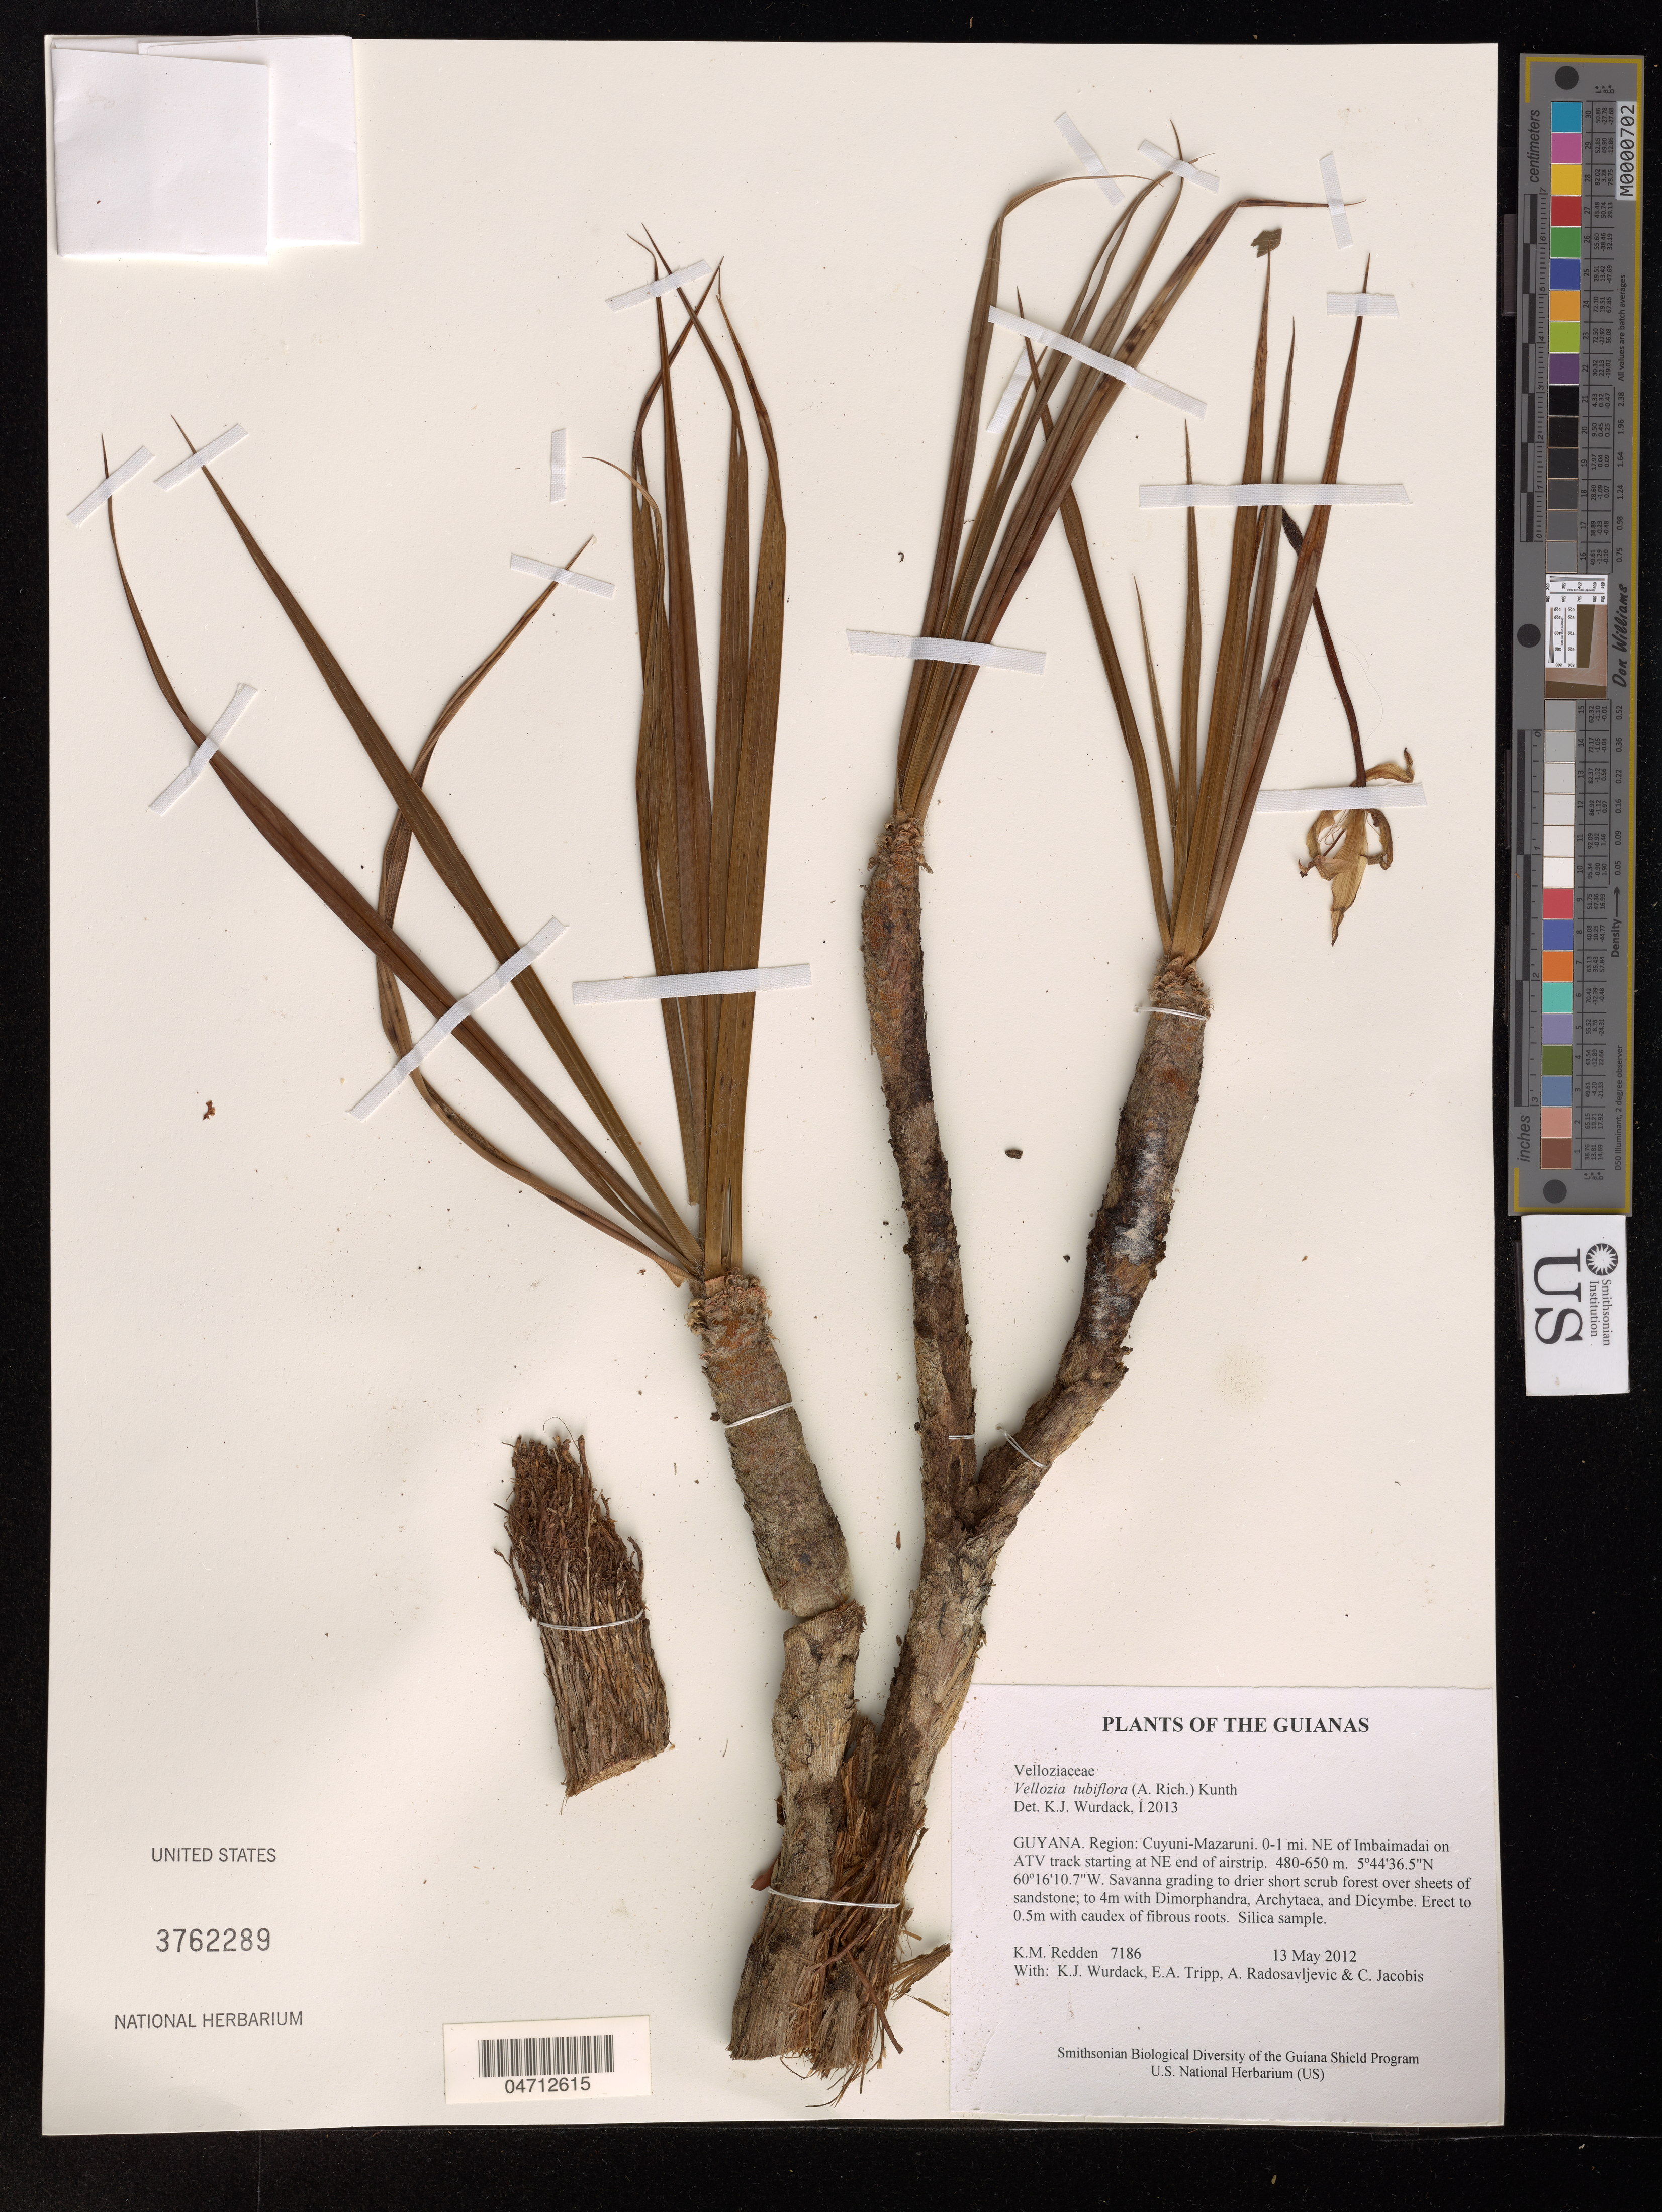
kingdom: Plantae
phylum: Tracheophyta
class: Liliopsida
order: Pandanales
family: Velloziaceae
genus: Vellozia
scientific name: Vellozia tubiflora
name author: (A. Rich.) Kunth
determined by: Wurdack, Kenneth J., (US), Smithsonian Institution - National Museum of Natural History (UNITED STATES)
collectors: K. M. Redden, K. Wurdack, E. Tripp, A. Radosavljevic & C. Jacobis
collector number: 7186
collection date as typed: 13 May 2012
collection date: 2012-05-13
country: Guyana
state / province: Cuyuni-Mazaruni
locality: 0-1 mi. NE of Imbaimadai on ATV track starting at NE end of airstrip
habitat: Savanna grading to drier short scrub forest over sheets of sandstone; to 4m with Dimorphandra, Archytaea, and Dicymbe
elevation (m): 480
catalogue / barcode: US 3762289